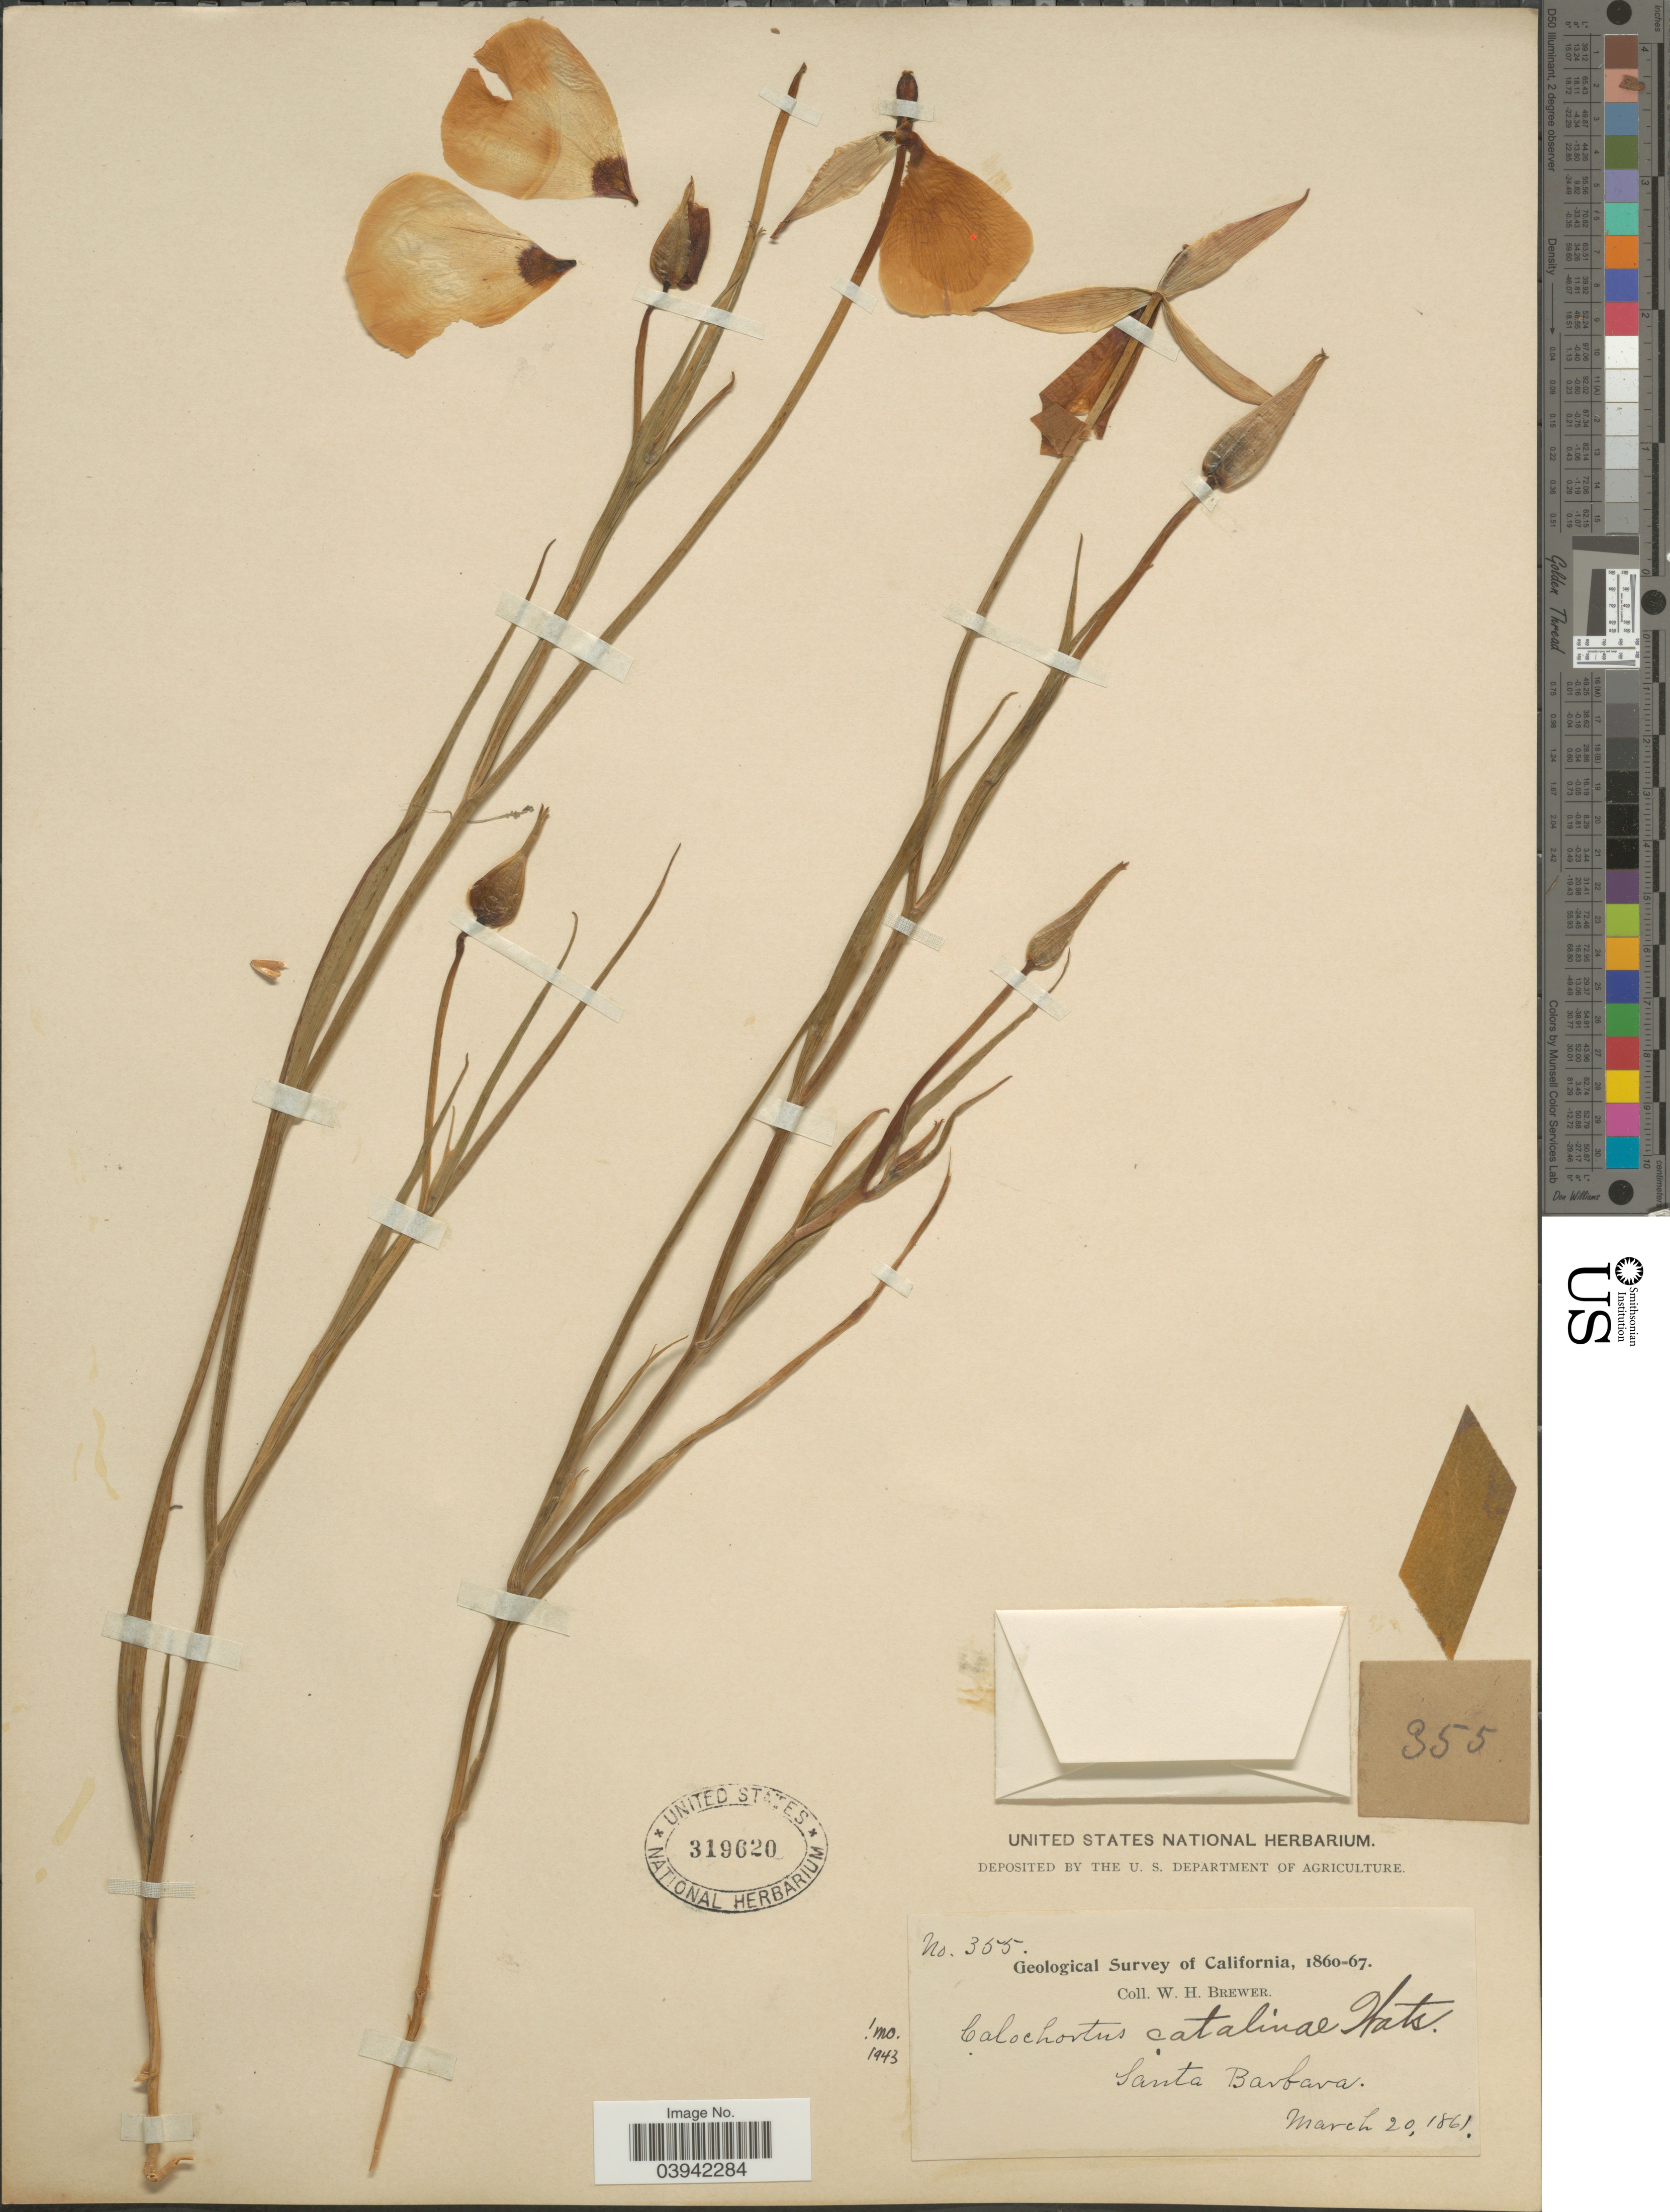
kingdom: Plantae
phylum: Tracheophyta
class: Liliopsida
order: Liliales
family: Liliaceae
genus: Calochortus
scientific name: Calochortus catalinae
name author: S. Watson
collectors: W. H. Brewer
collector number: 355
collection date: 1861-03-20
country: United States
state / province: California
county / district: Santa Barbara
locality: Santa Barbara.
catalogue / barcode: US 319620